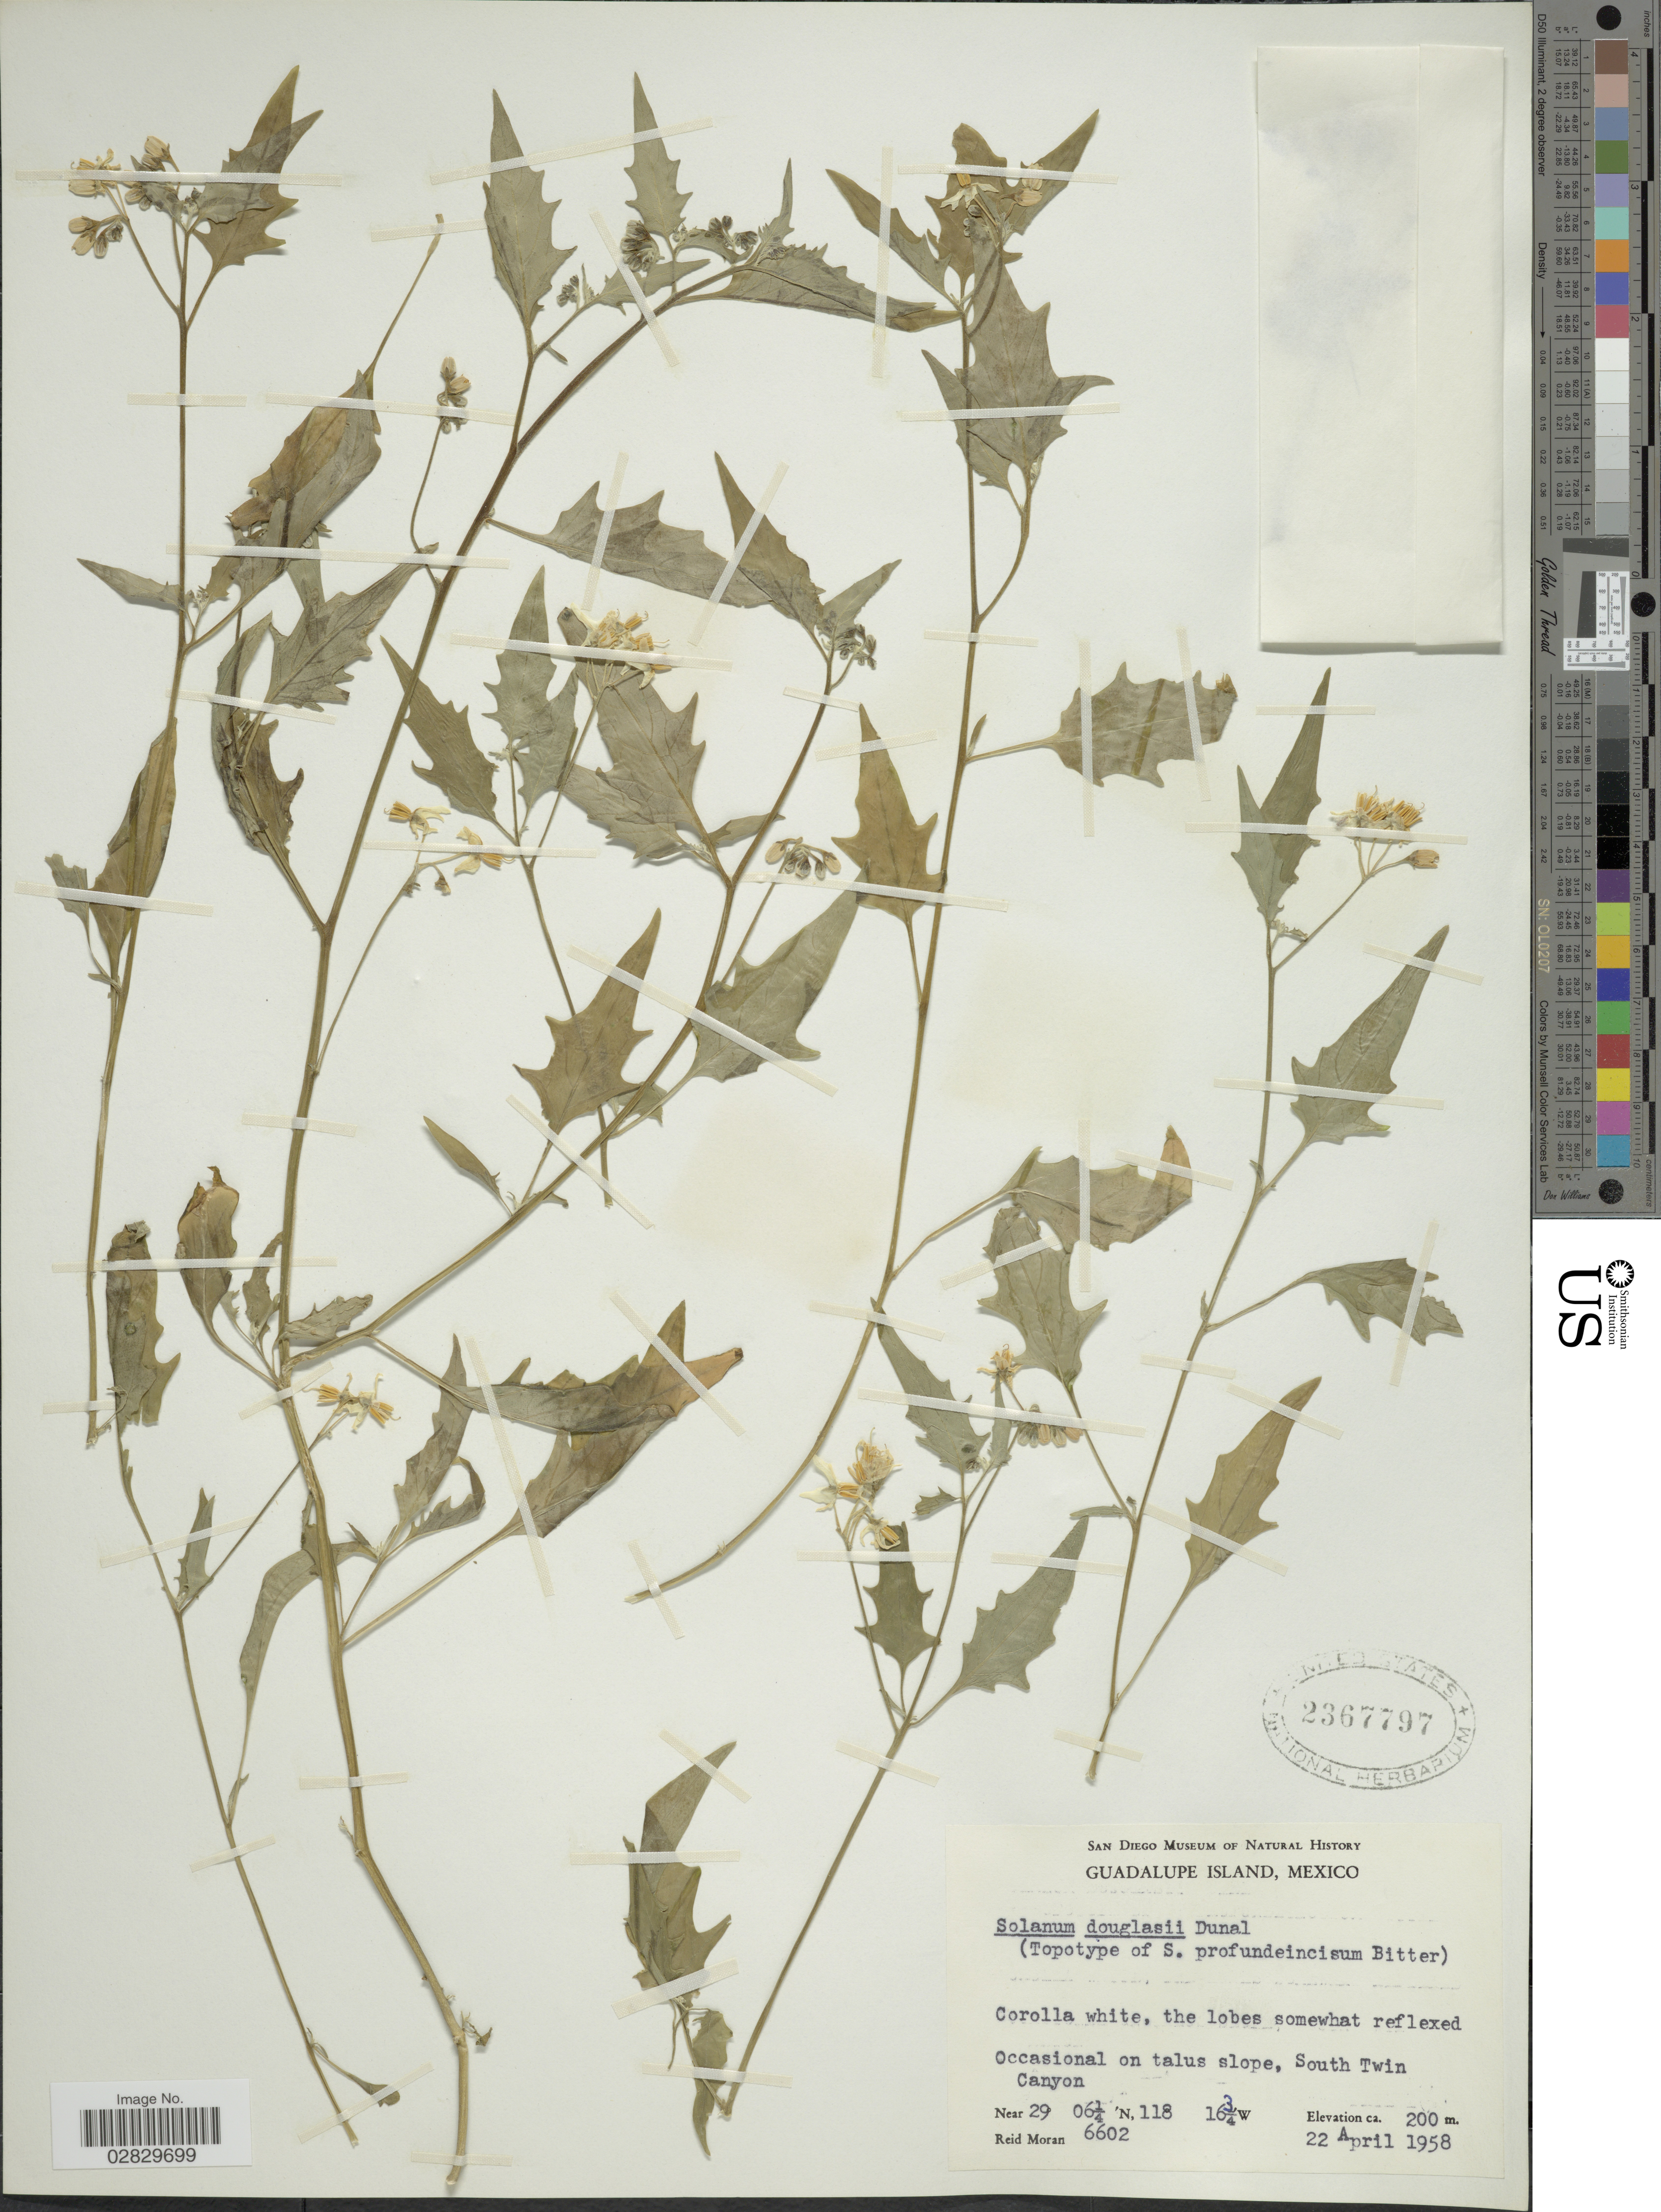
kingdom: Plantae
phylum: Tracheophyta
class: Magnoliopsida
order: Solanales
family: Solanaceae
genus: Solanum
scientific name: Solanum douglasii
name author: Dunal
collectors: R. V. Moran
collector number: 6602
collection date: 1958-04-22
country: Mexico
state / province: Baja California Norte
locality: Guadalupe Island, South Twin Canyon.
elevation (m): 200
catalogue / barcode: US 2367797